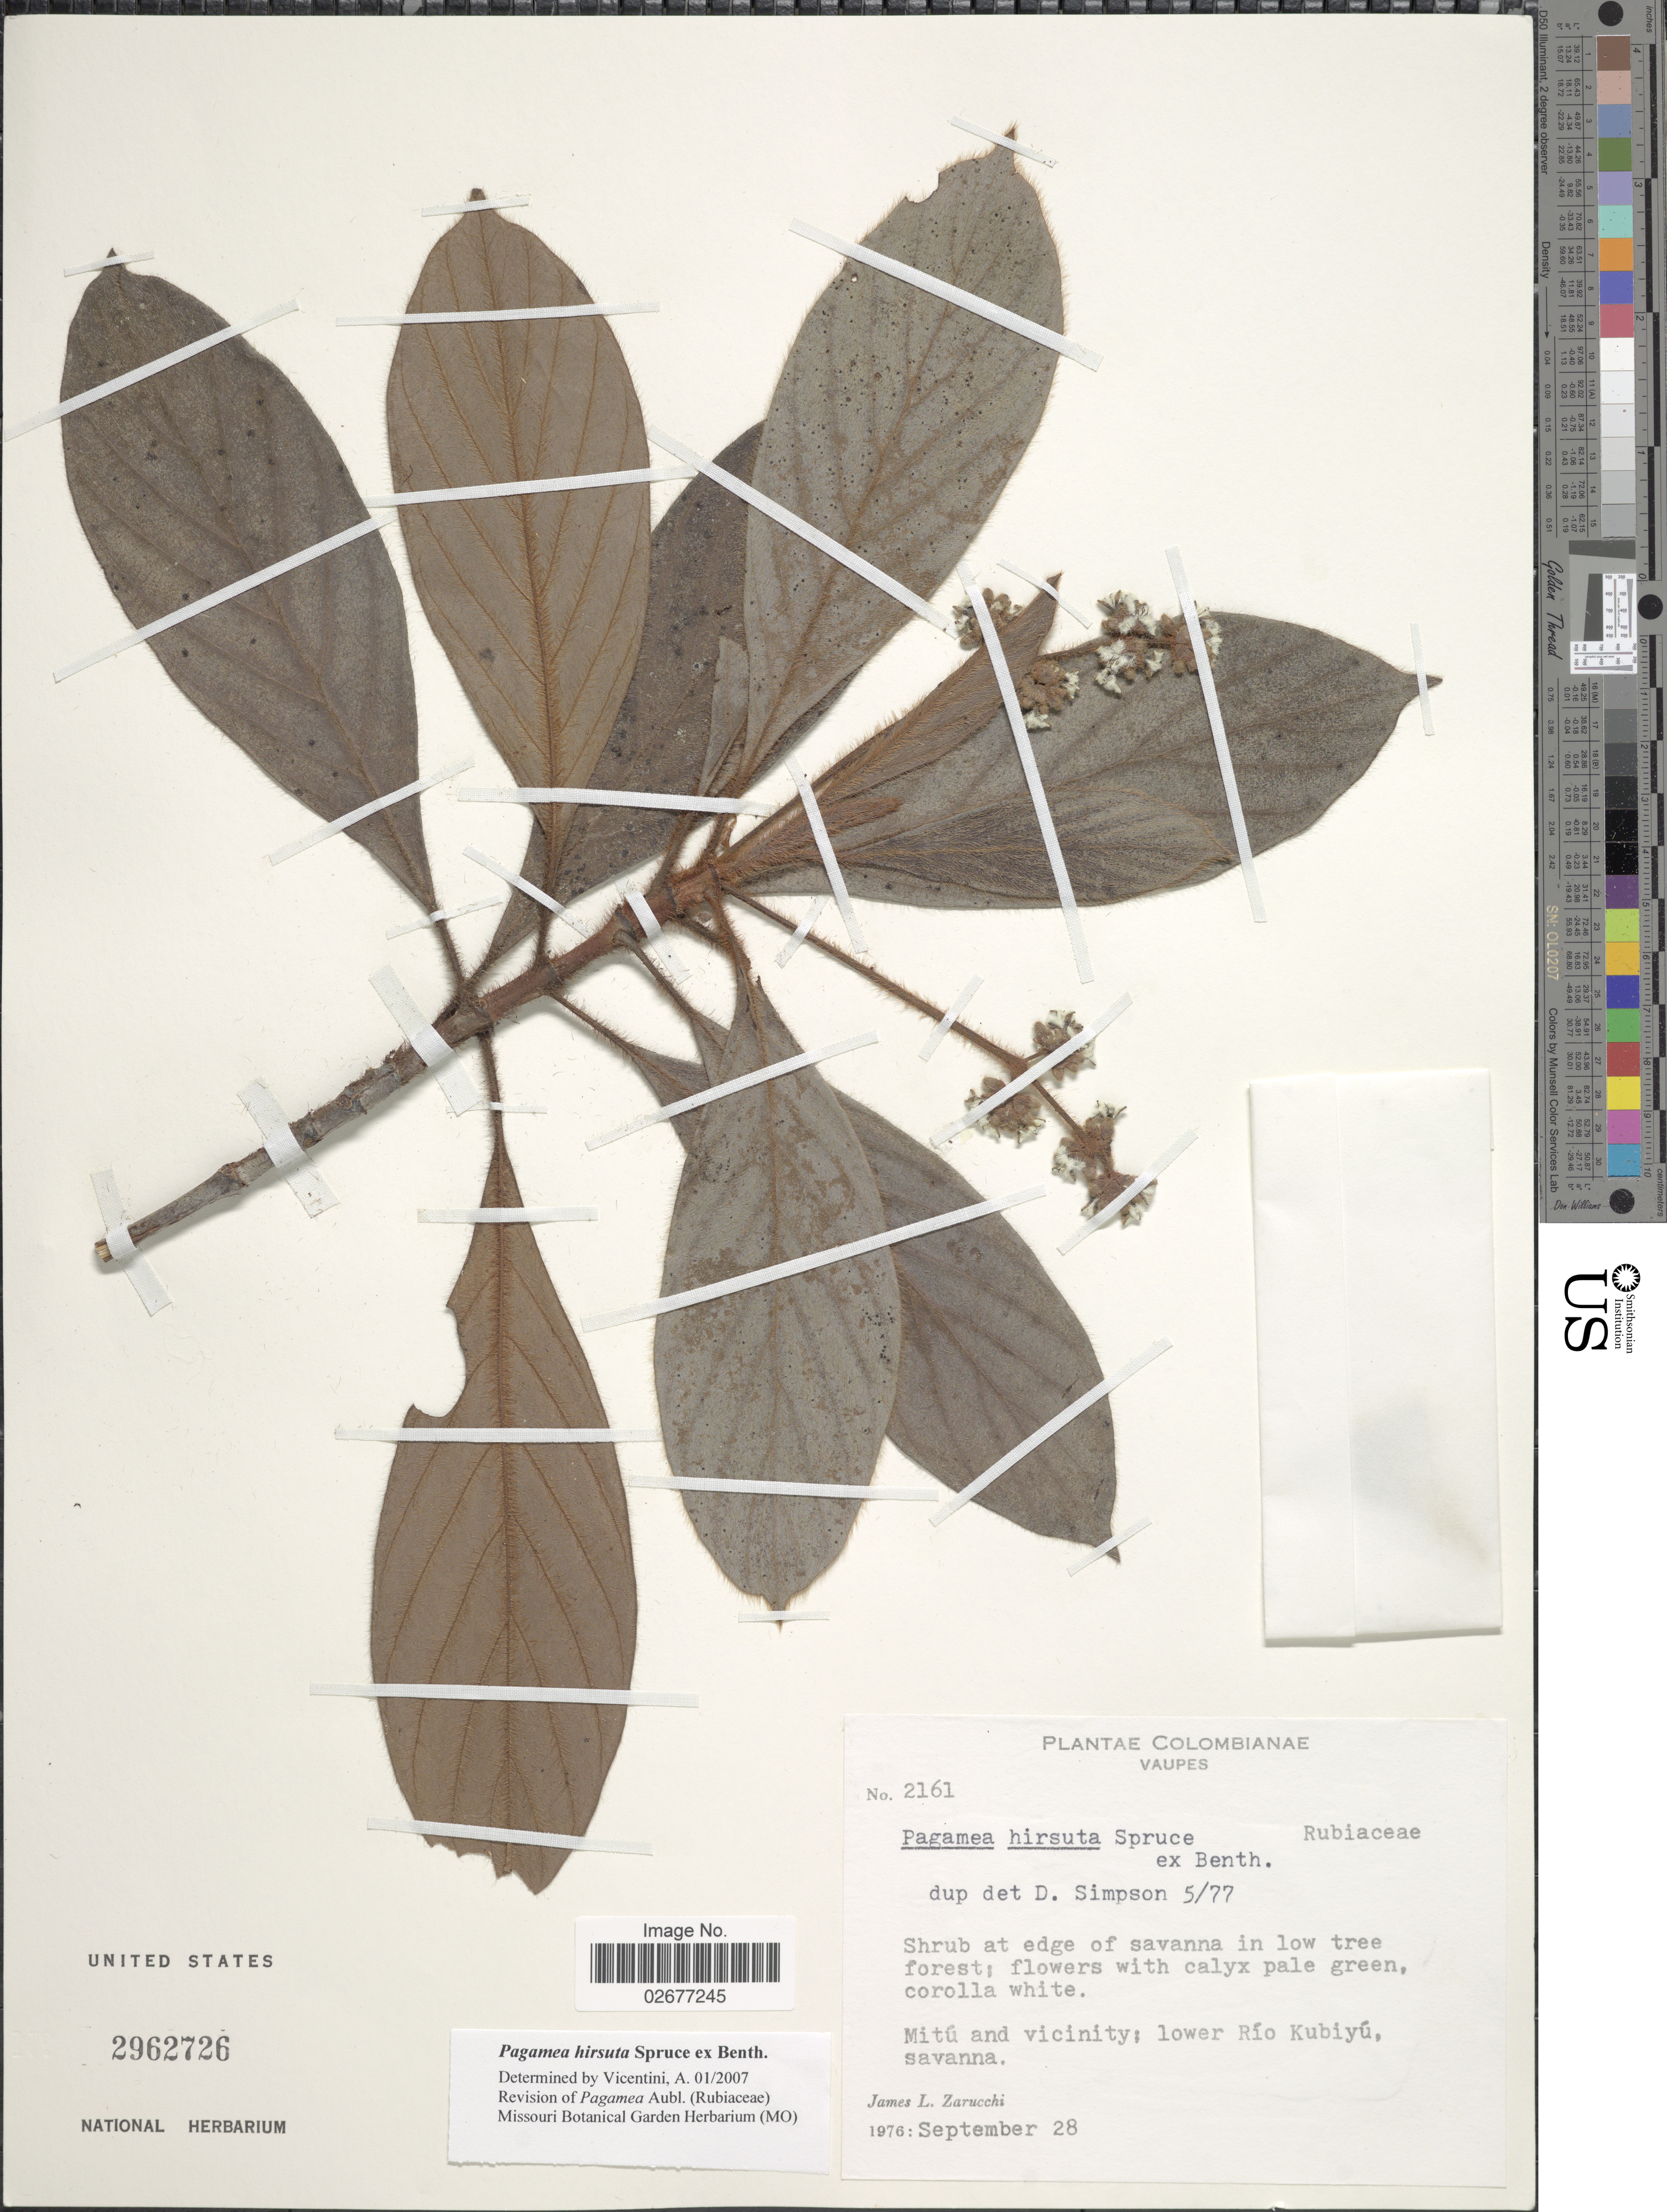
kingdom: Plantae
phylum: Tracheophyta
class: Magnoliopsida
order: Gentianales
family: Rubiaceae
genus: Pagamea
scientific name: Pagamea hirsuta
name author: Spruce ex Benth.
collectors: J. L. Zarucchi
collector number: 2161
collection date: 1976-09-28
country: Colombia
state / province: Vaupés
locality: Vaupes, Mitu and vicinity: lower Rio Kubiyu, savanna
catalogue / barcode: US 2962726